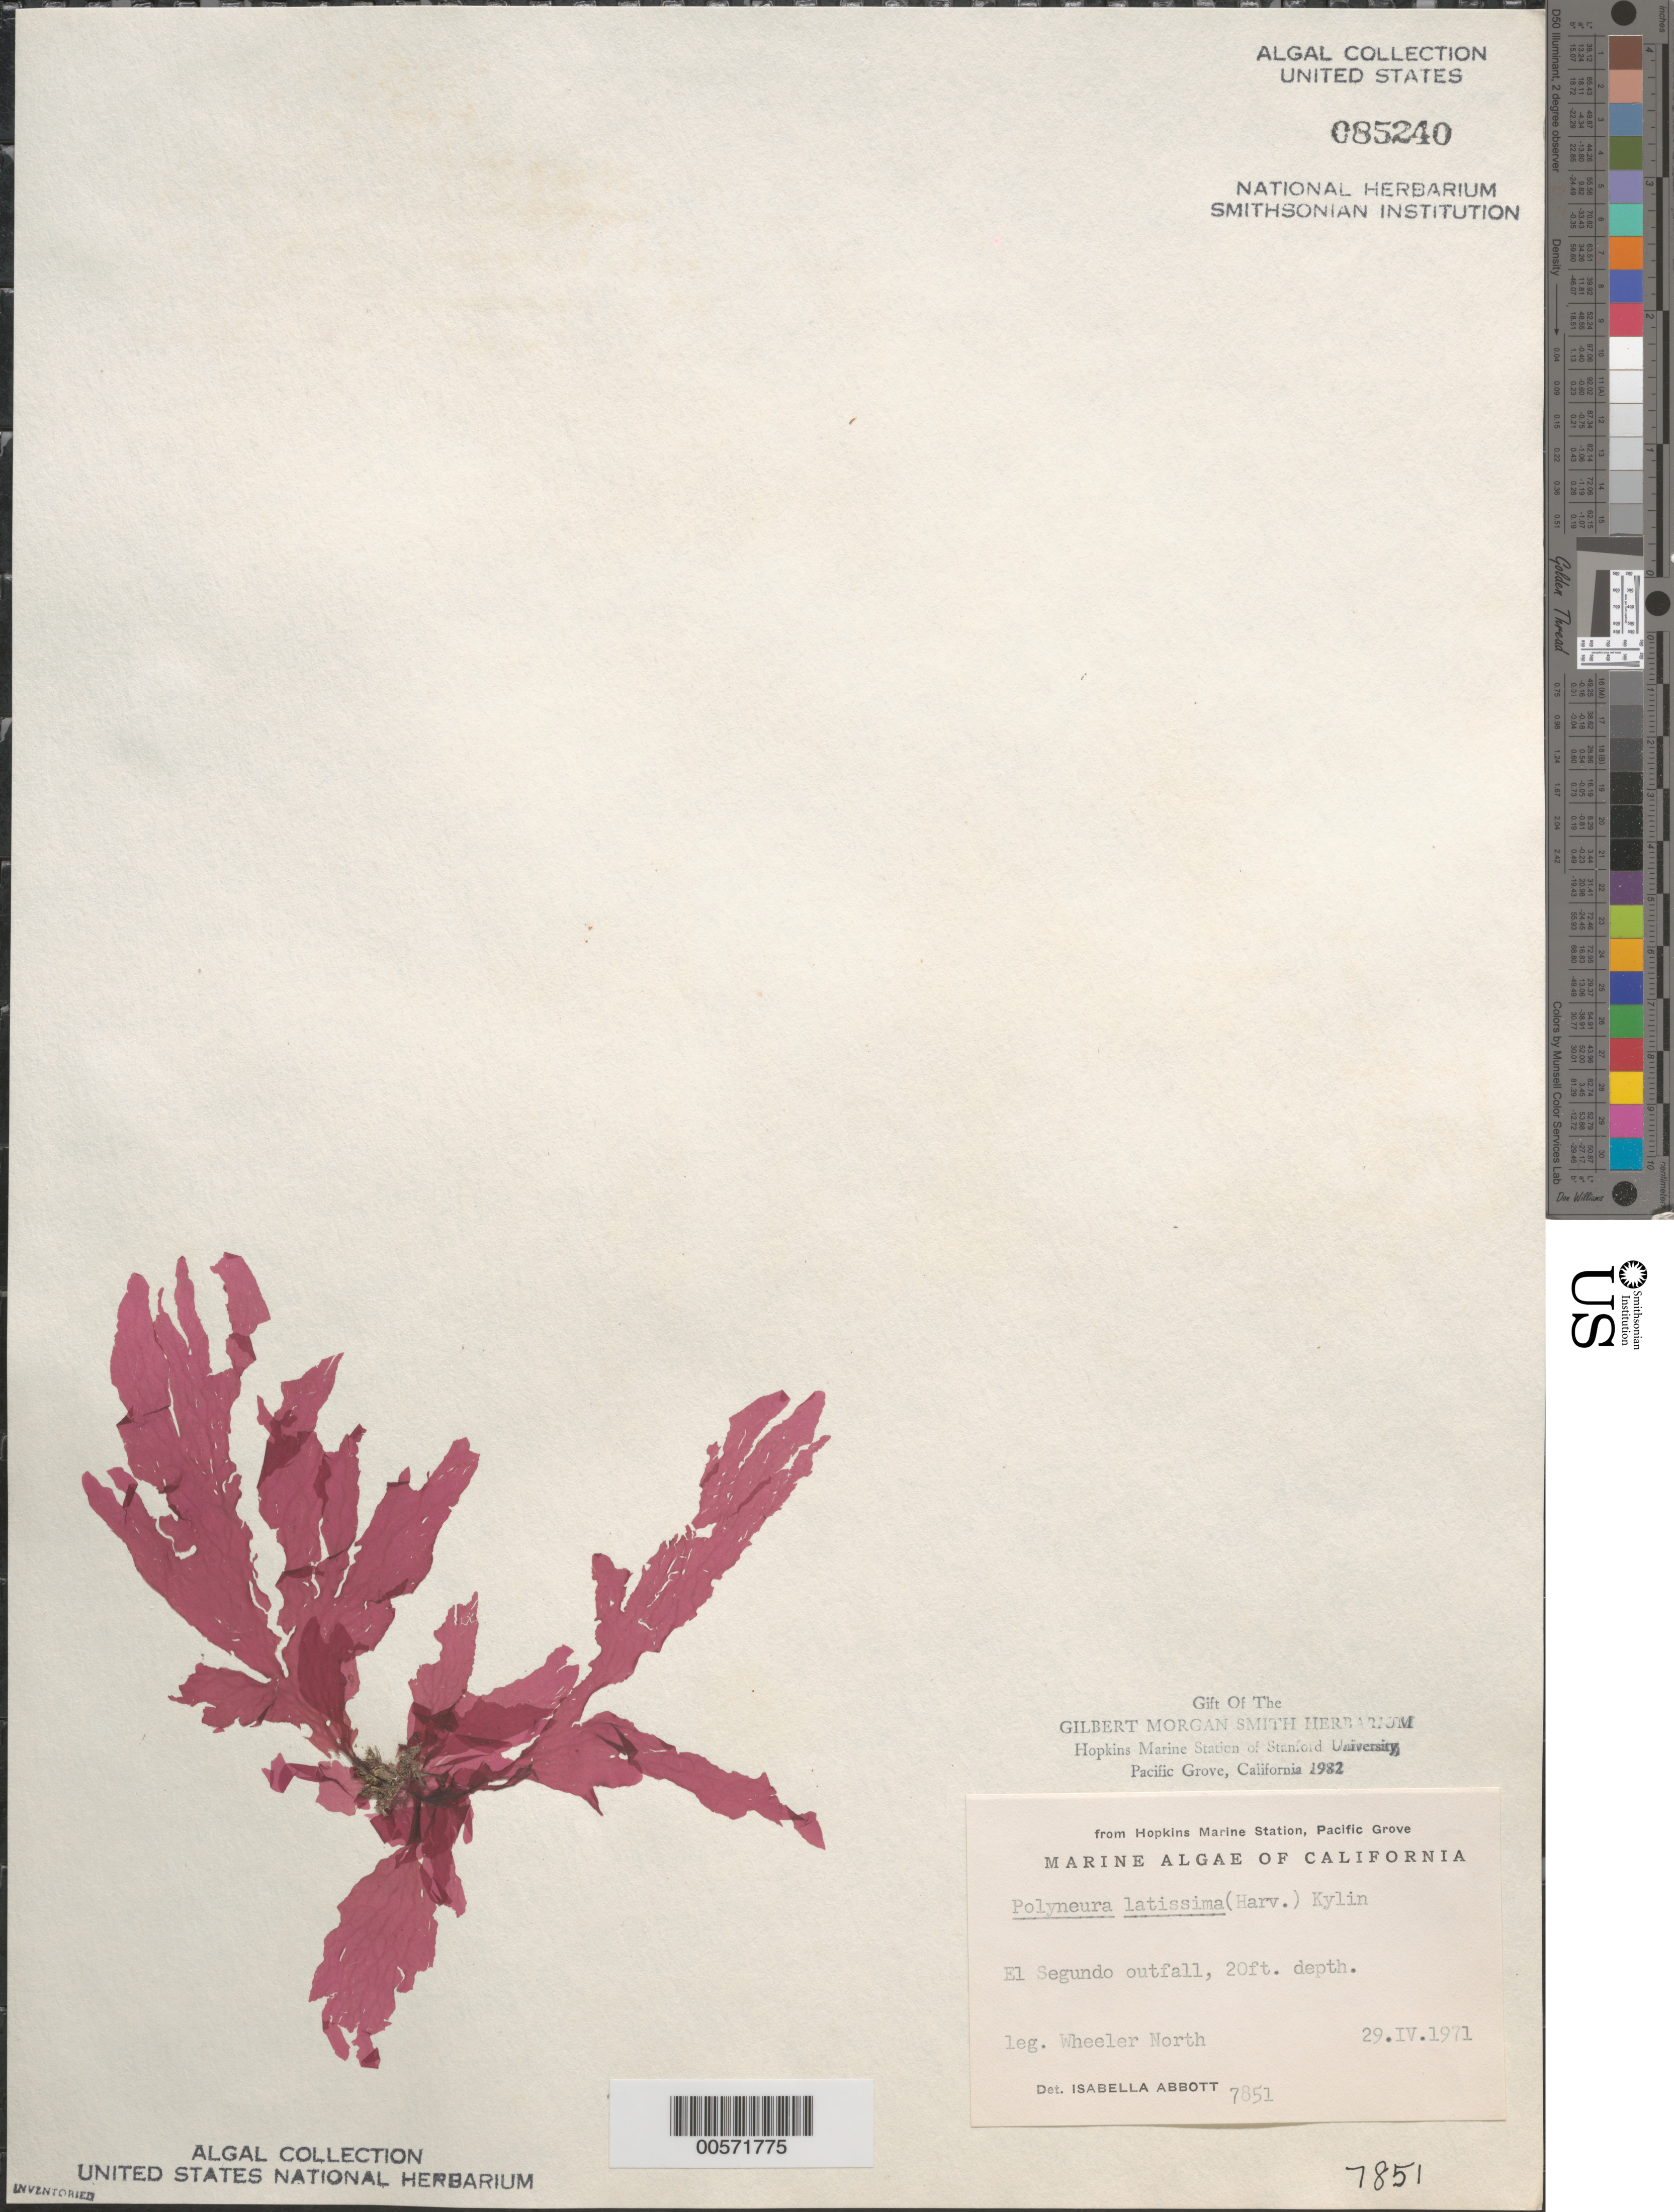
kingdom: Plantae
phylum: Rhodophyta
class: Florideophyceae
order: Ceramiales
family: Delesseriaceae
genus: Polyneura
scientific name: Polyneura latissima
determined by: Abbott, Isabella A.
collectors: W. North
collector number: IAA 7851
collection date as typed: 29 Apr 1971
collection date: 1971-04-29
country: United States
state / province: California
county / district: Los Angeles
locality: El Segundo outfall, Santa Monica Bay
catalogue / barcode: US 85240